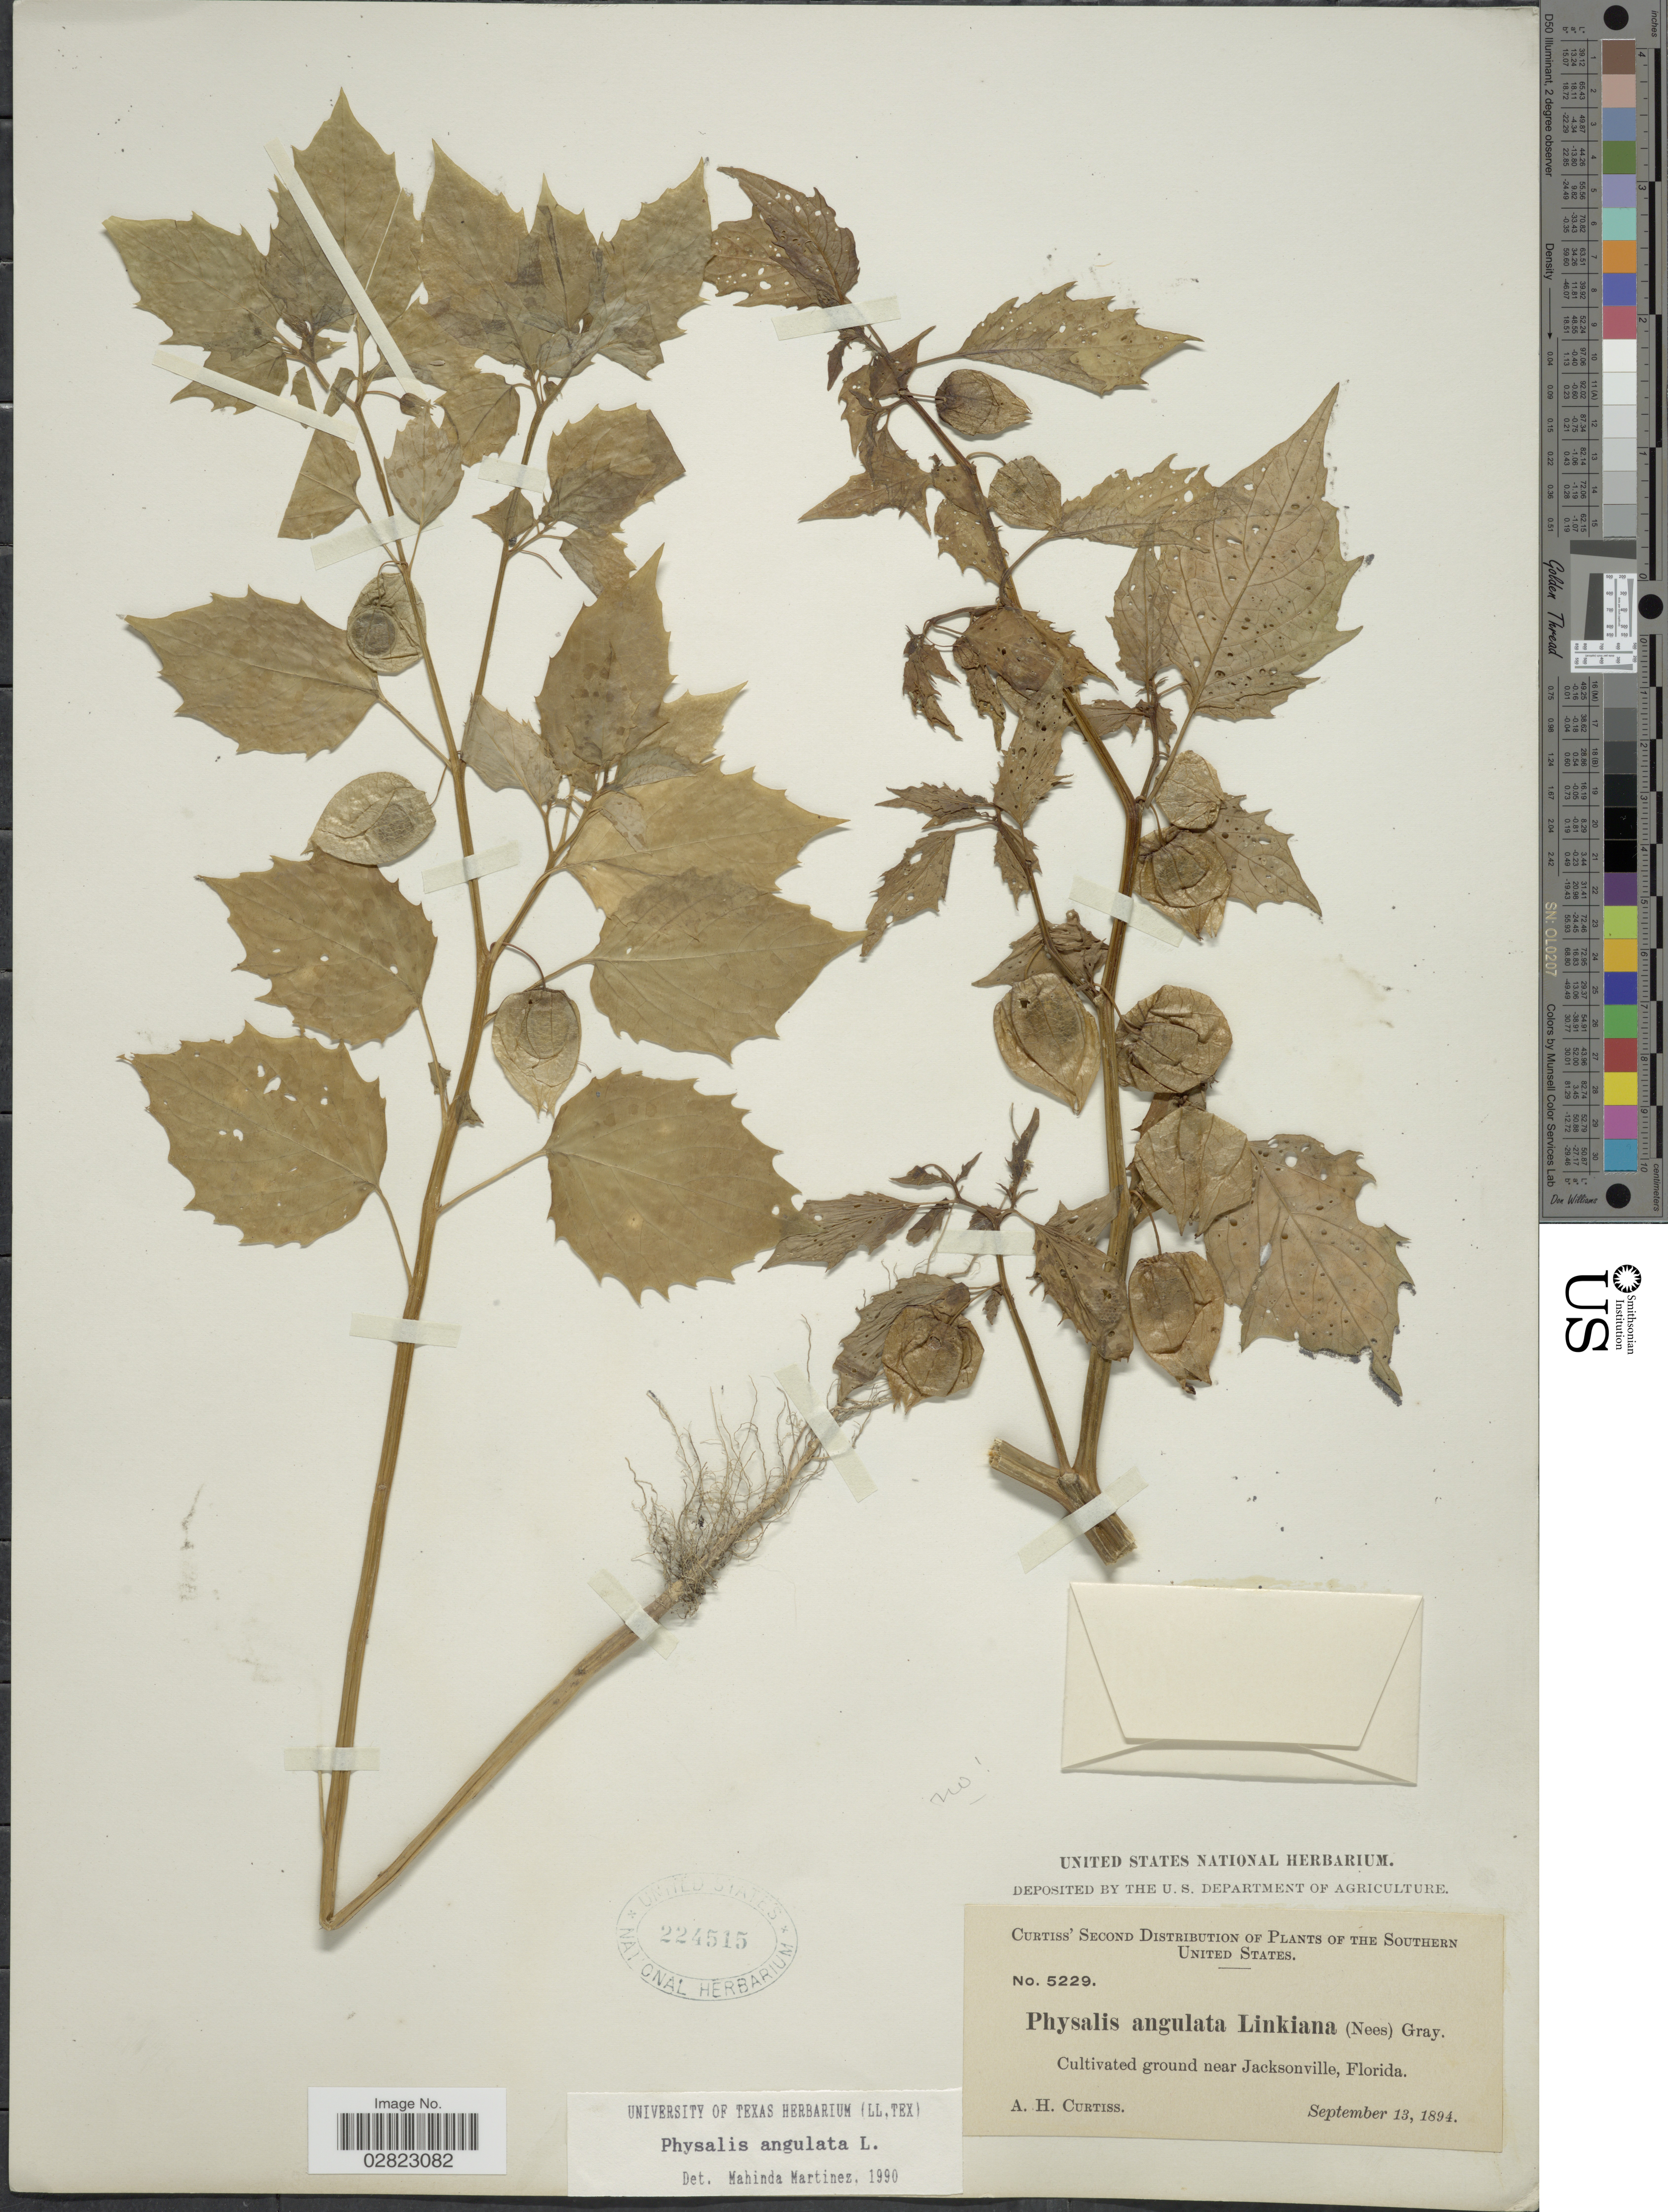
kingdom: Plantae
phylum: Tracheophyta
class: Magnoliopsida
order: Solanales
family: Solanaceae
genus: Physalis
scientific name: Physalis angulata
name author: L.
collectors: A. H. Curtiss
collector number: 5229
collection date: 1894-09-13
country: United States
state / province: Florida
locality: Southern United States. Cultivated grounds near Jacksonville.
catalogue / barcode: US 224515